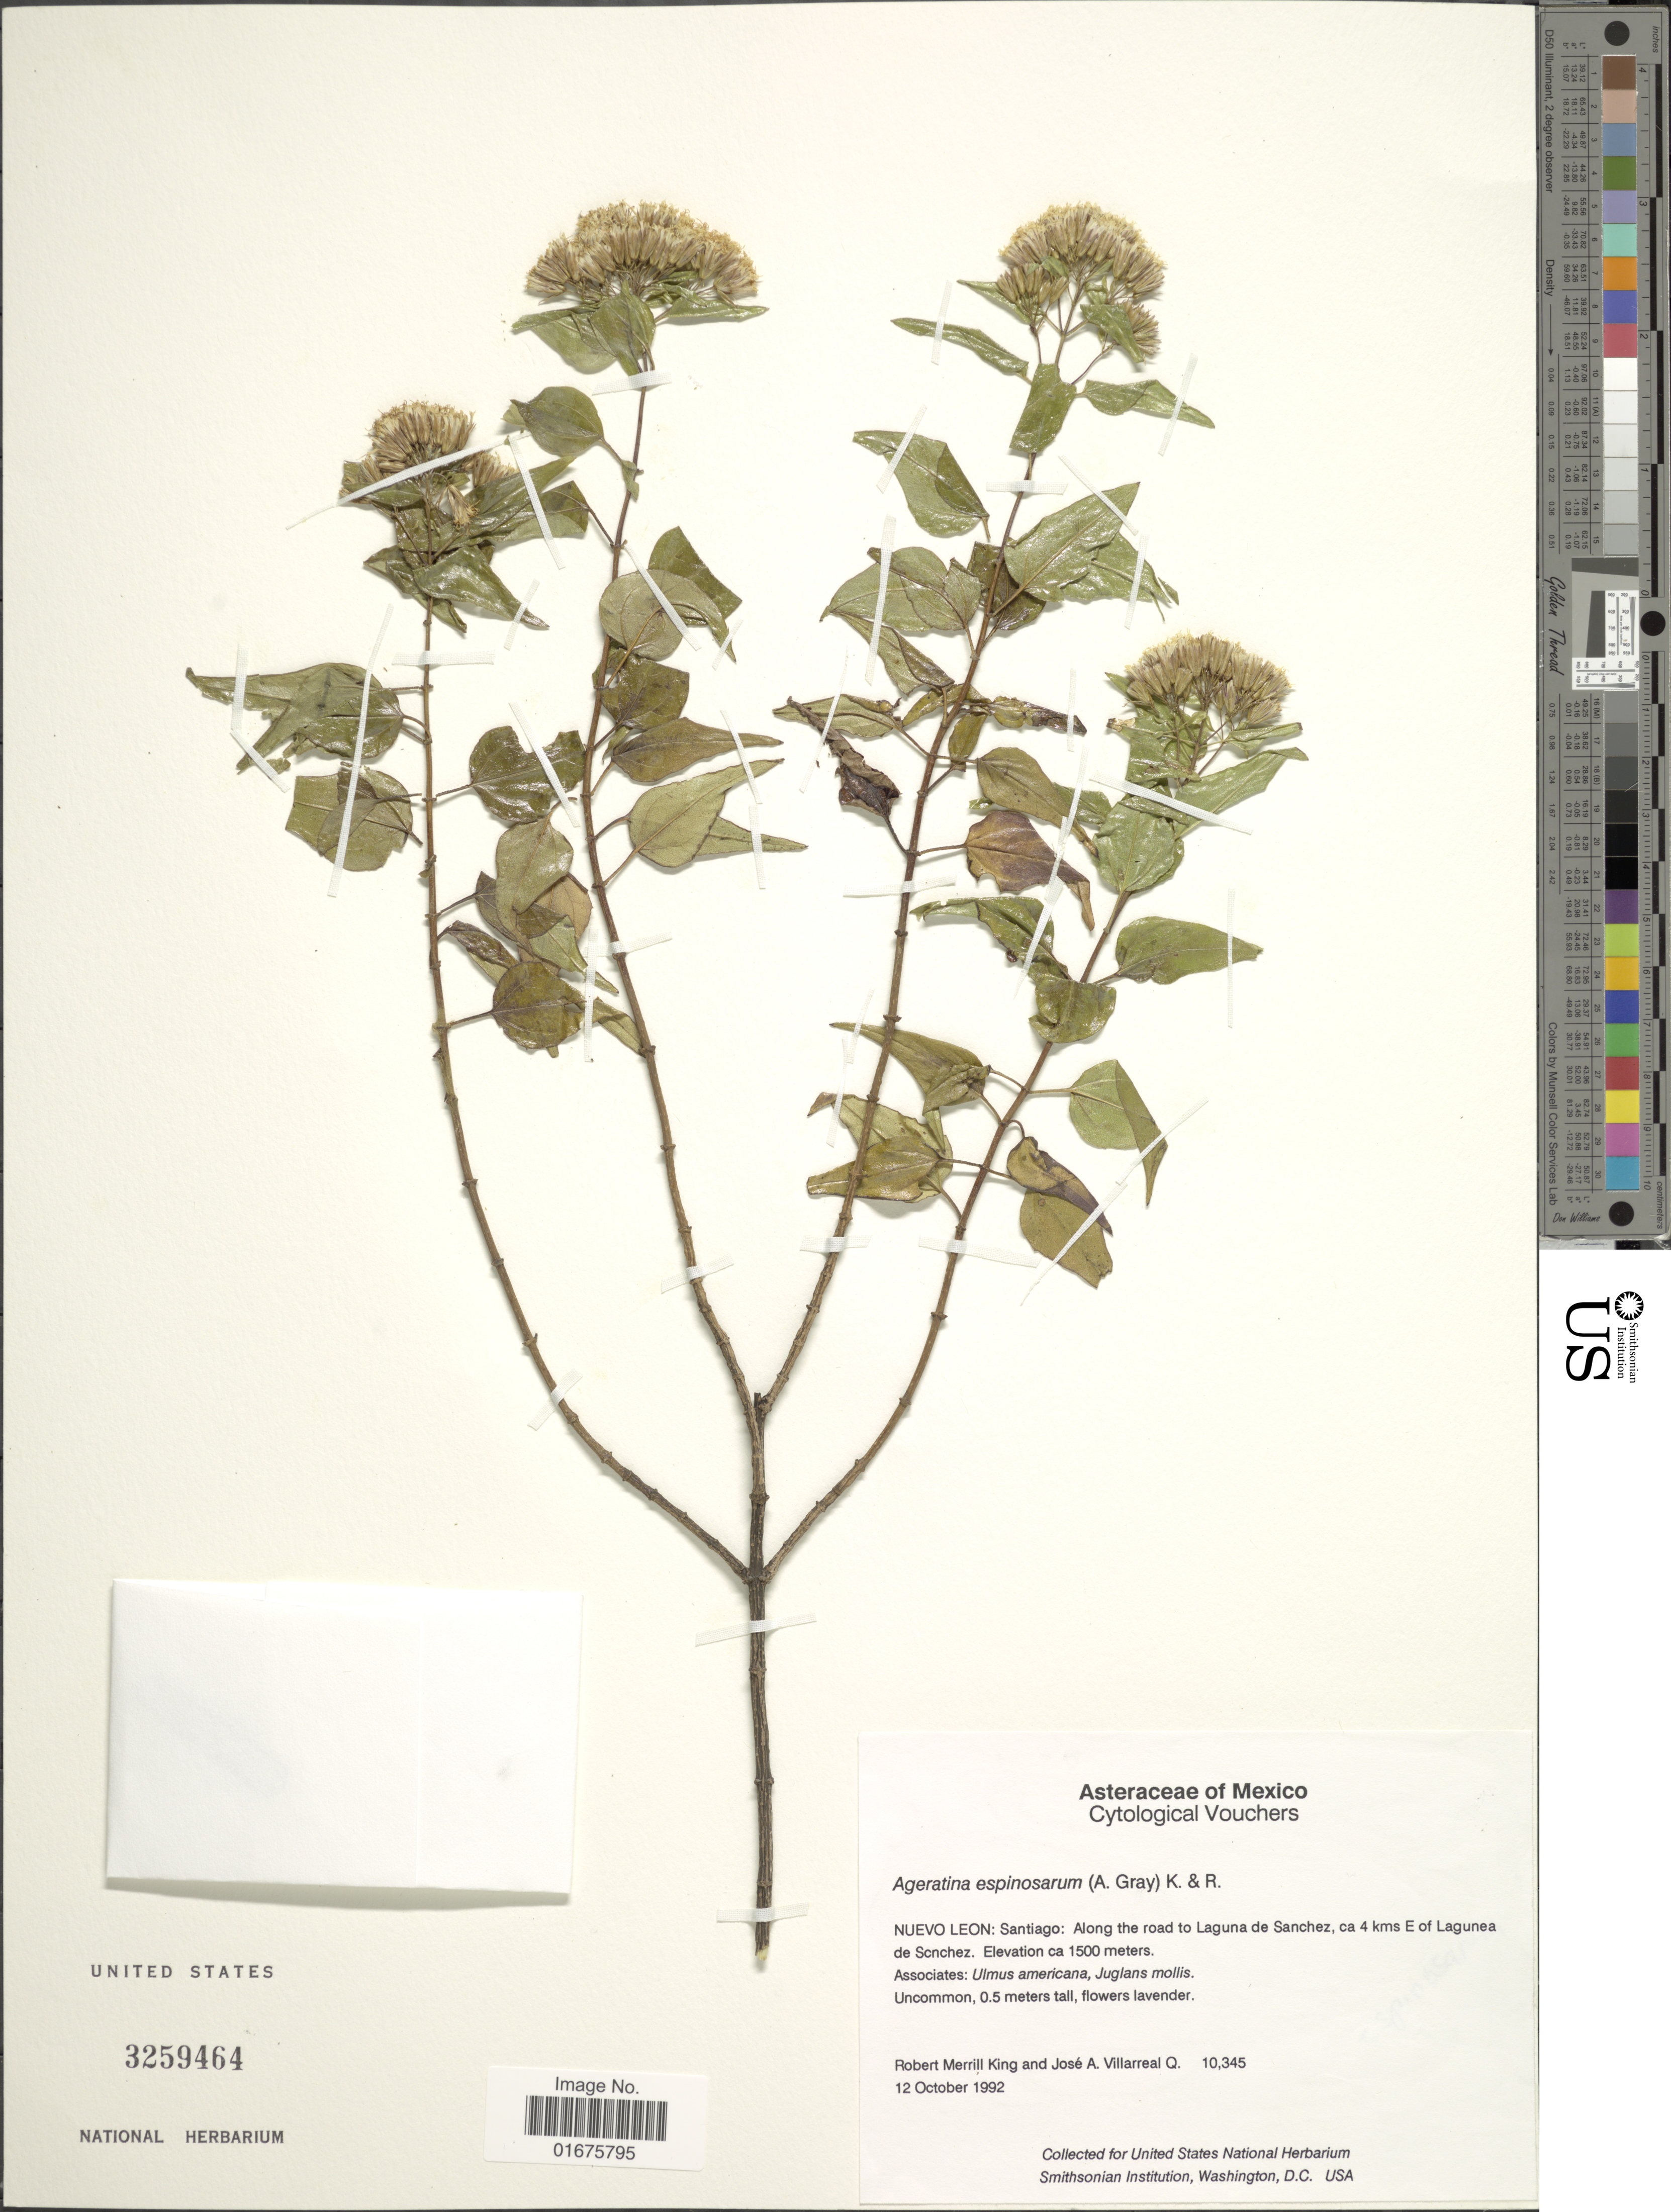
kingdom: Plantae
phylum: Tracheophyta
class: Magnoliopsida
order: Asterales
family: Asteraceae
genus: Ageratina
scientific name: Ageratina espinosarum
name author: (A. Gray) R.M. King & H. Rob.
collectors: R. M. King & J. Villarreal-Quintanilla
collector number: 10345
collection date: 1992-10-12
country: Mexico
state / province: Nuevo León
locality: Santiago: Along the road to Laguna de Sanchez, ca. 4 kms E of Lagunea de Scnchez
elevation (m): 1500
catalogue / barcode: US 3259464